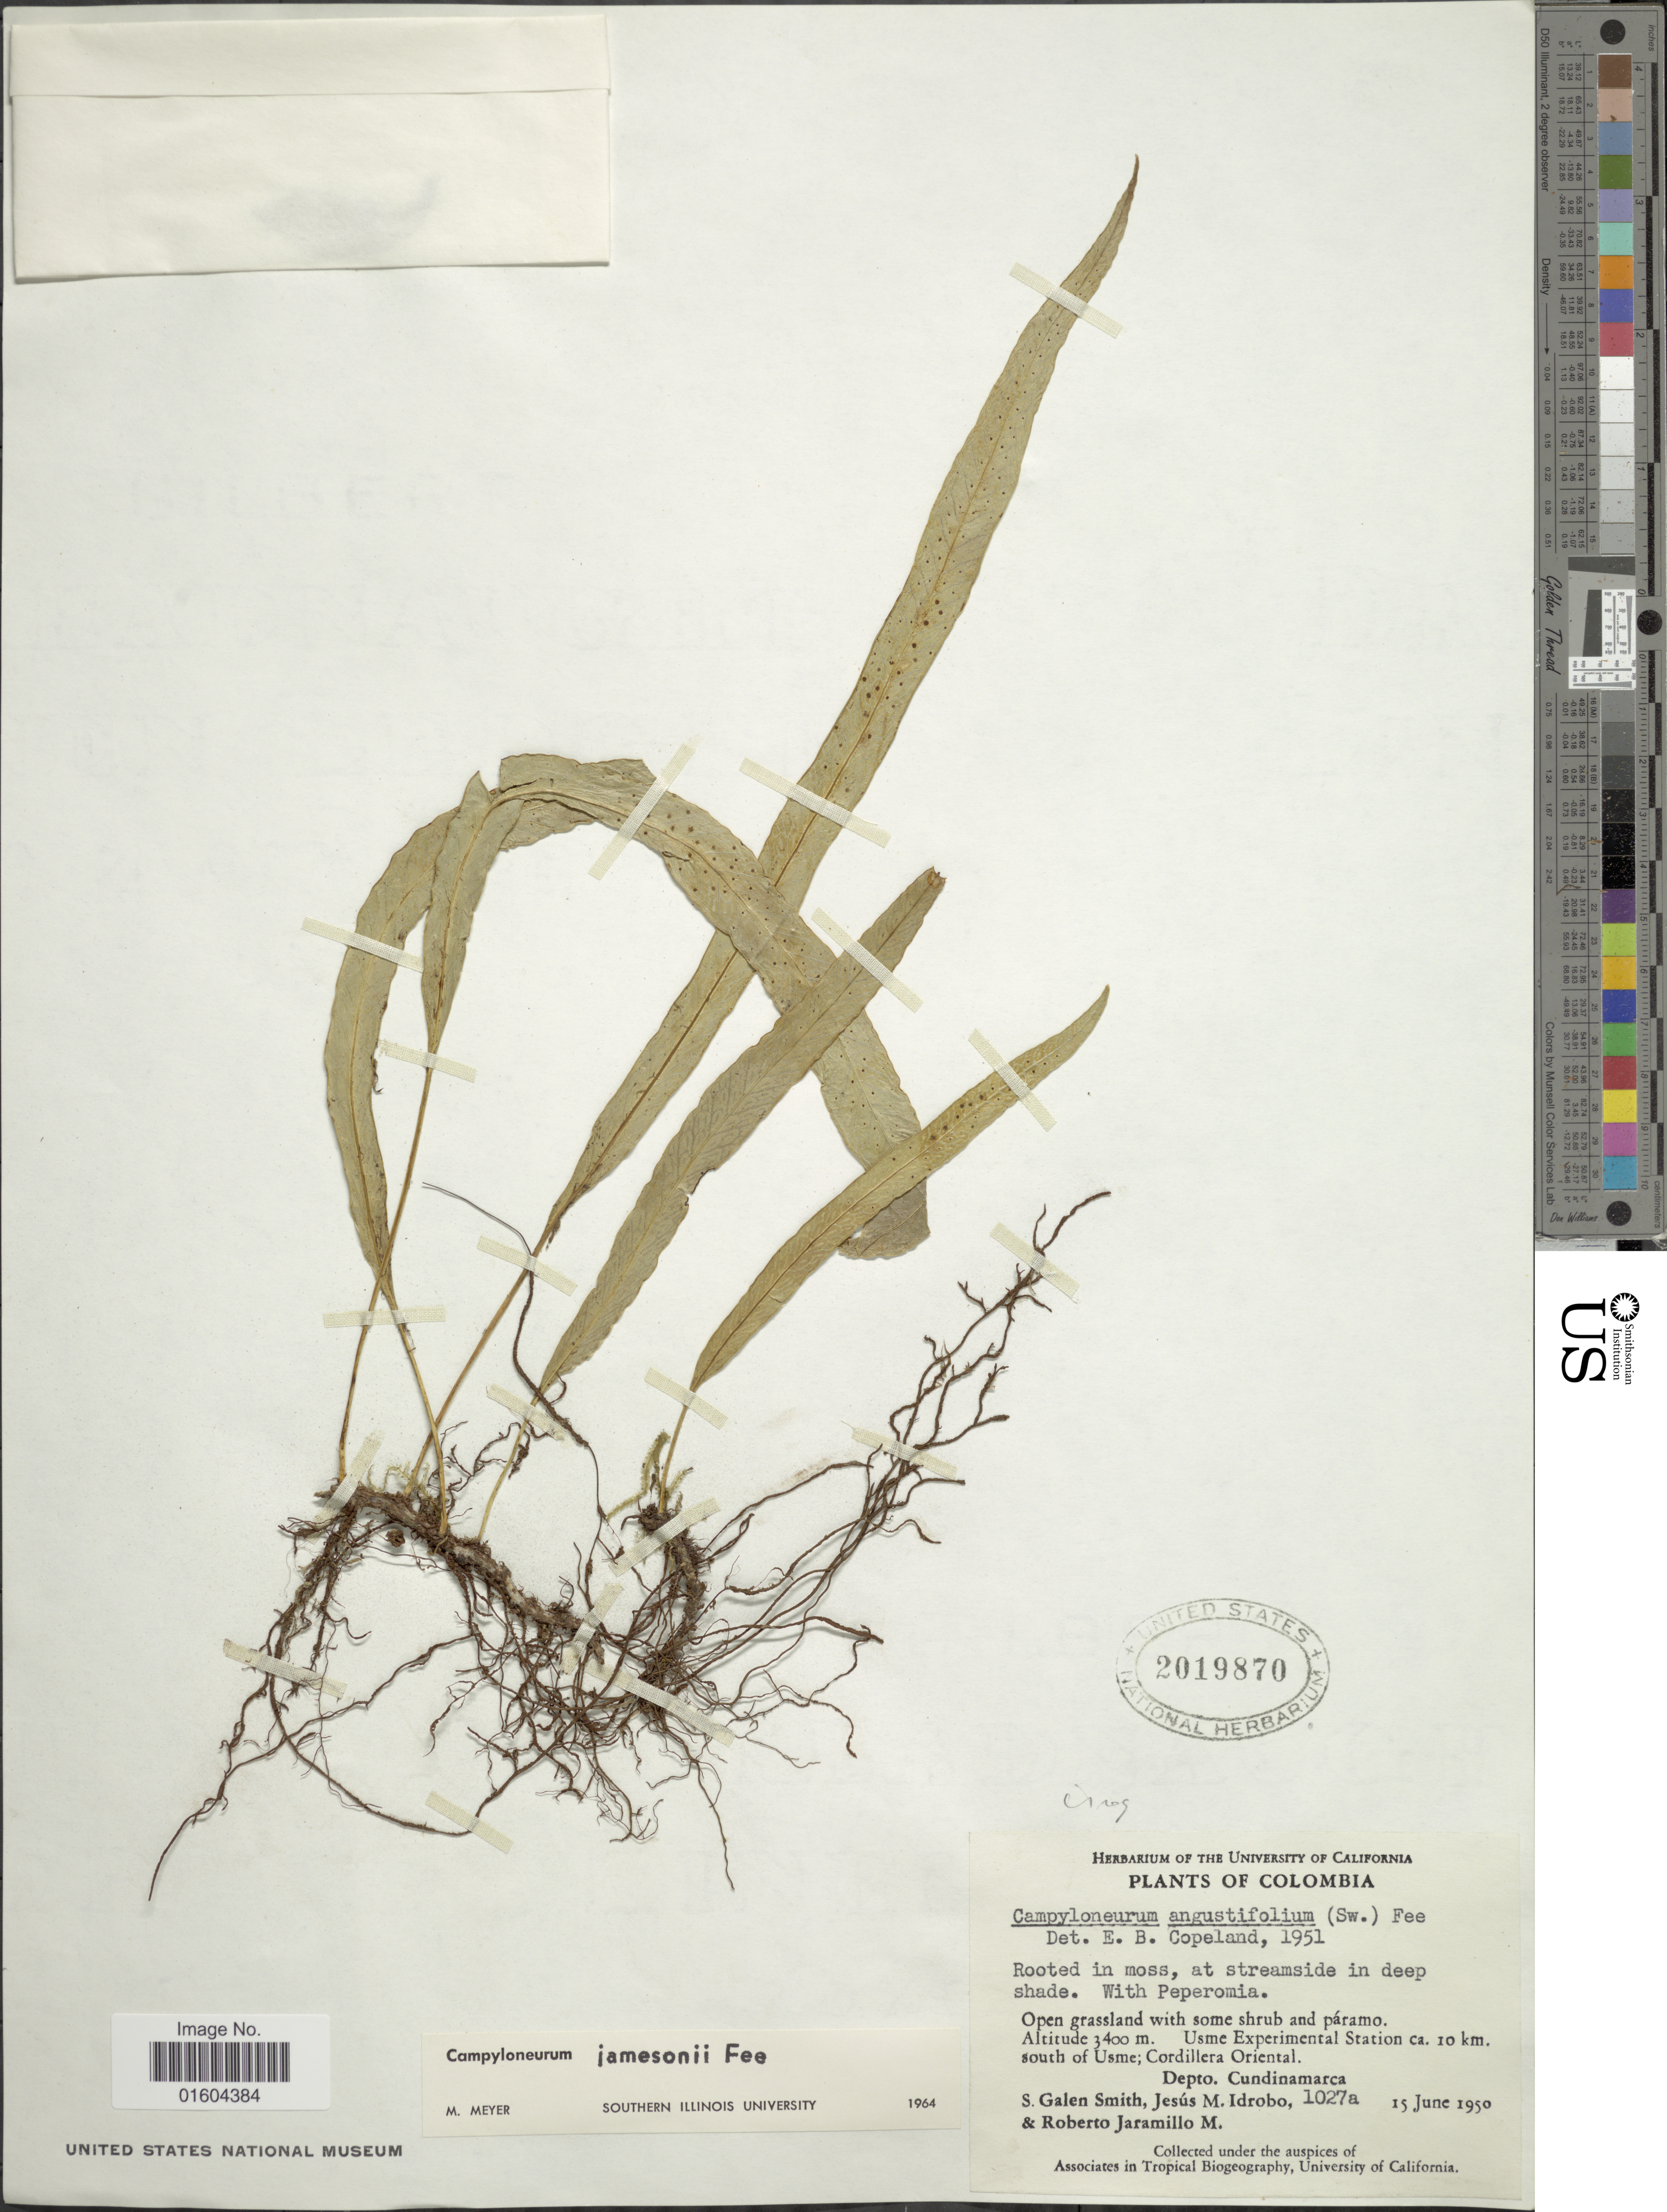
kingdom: Plantae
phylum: Tracheophyta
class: Polypodiopsida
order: Polypodiales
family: Polypodiaceae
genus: Campyloneurum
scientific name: Campyloneurum irregulare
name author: Lellinger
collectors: S. G. Smith, J. M. Idrobo & R. Jaramillo M.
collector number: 1027a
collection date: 1950-06-15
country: Colombia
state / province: Cundinamarca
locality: Colombia, Open grassland with some shrub and paramo. Usme Experimental Station ca. 10 km south of Usme; Cordillera Oriental.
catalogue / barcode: US 2019870